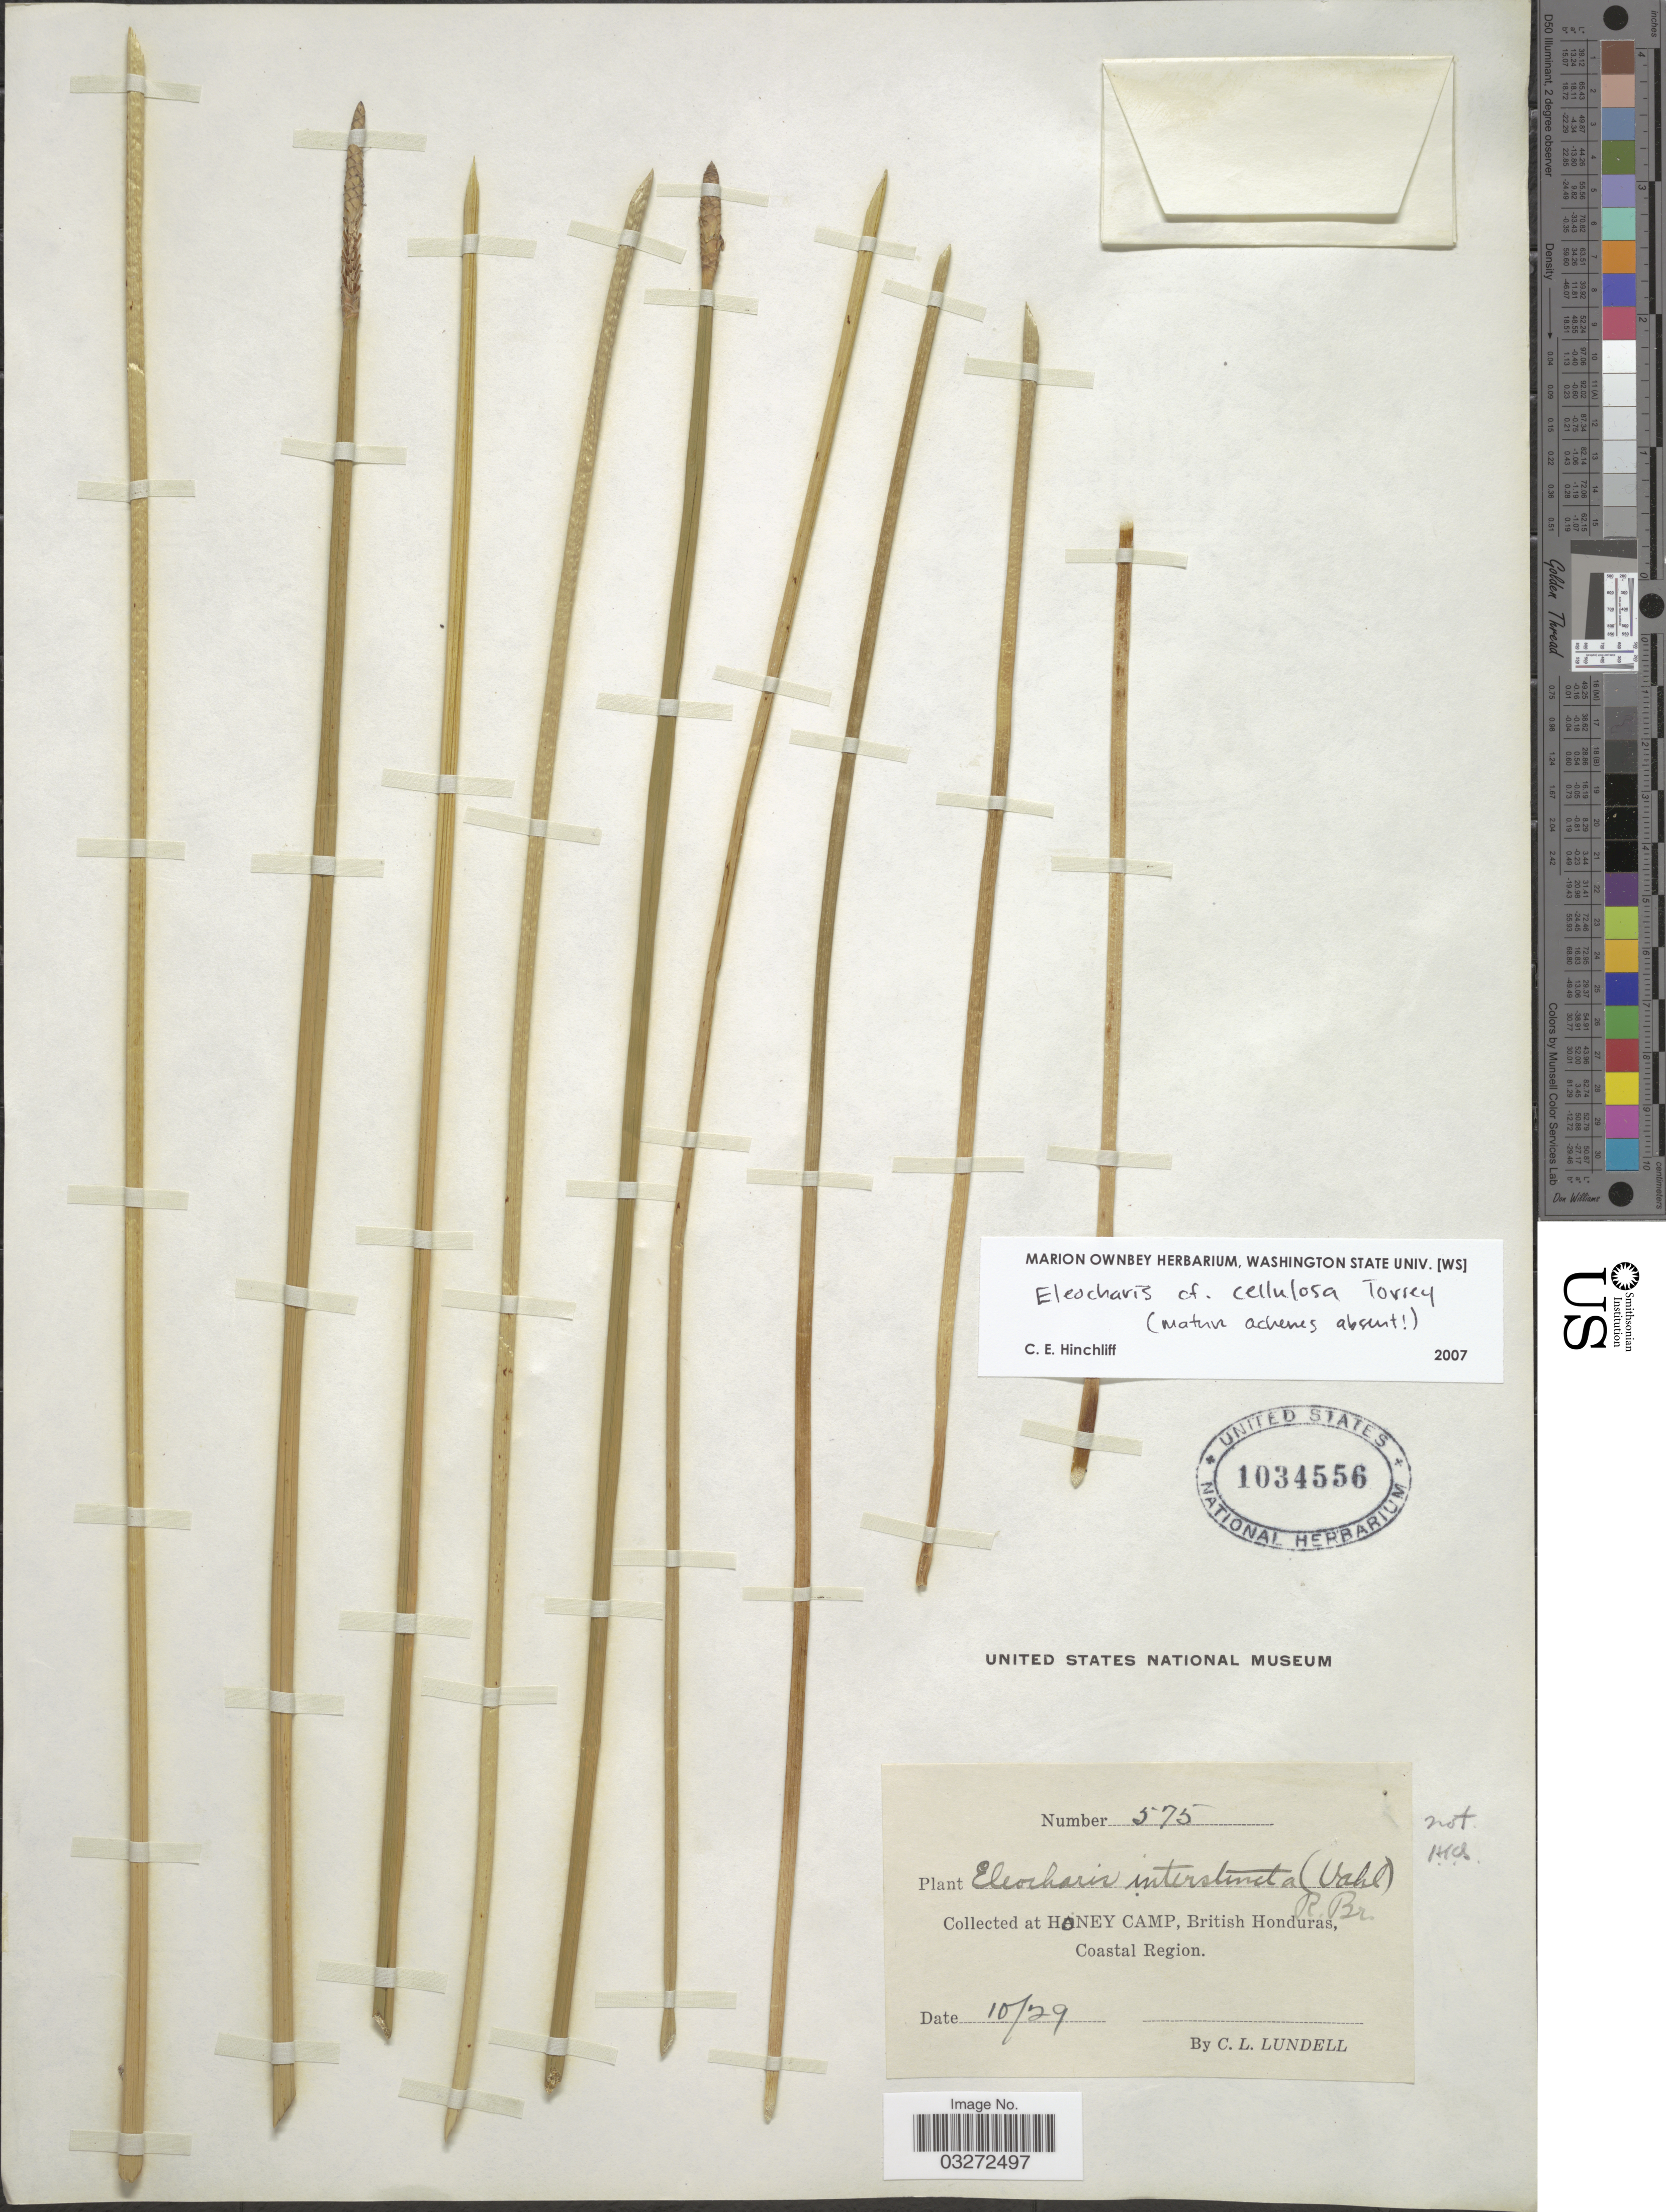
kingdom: Plantae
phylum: Tracheophyta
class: Liliopsida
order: Poales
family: Cyperaceae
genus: Eleocharis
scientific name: Eleocharis cellulosa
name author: Torr.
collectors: C. L. Lundell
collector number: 575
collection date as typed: Transcribed d/m/y: /10/29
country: Belize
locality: Honey Camp, British Honduras, Coastal Region.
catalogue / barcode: US 1034556